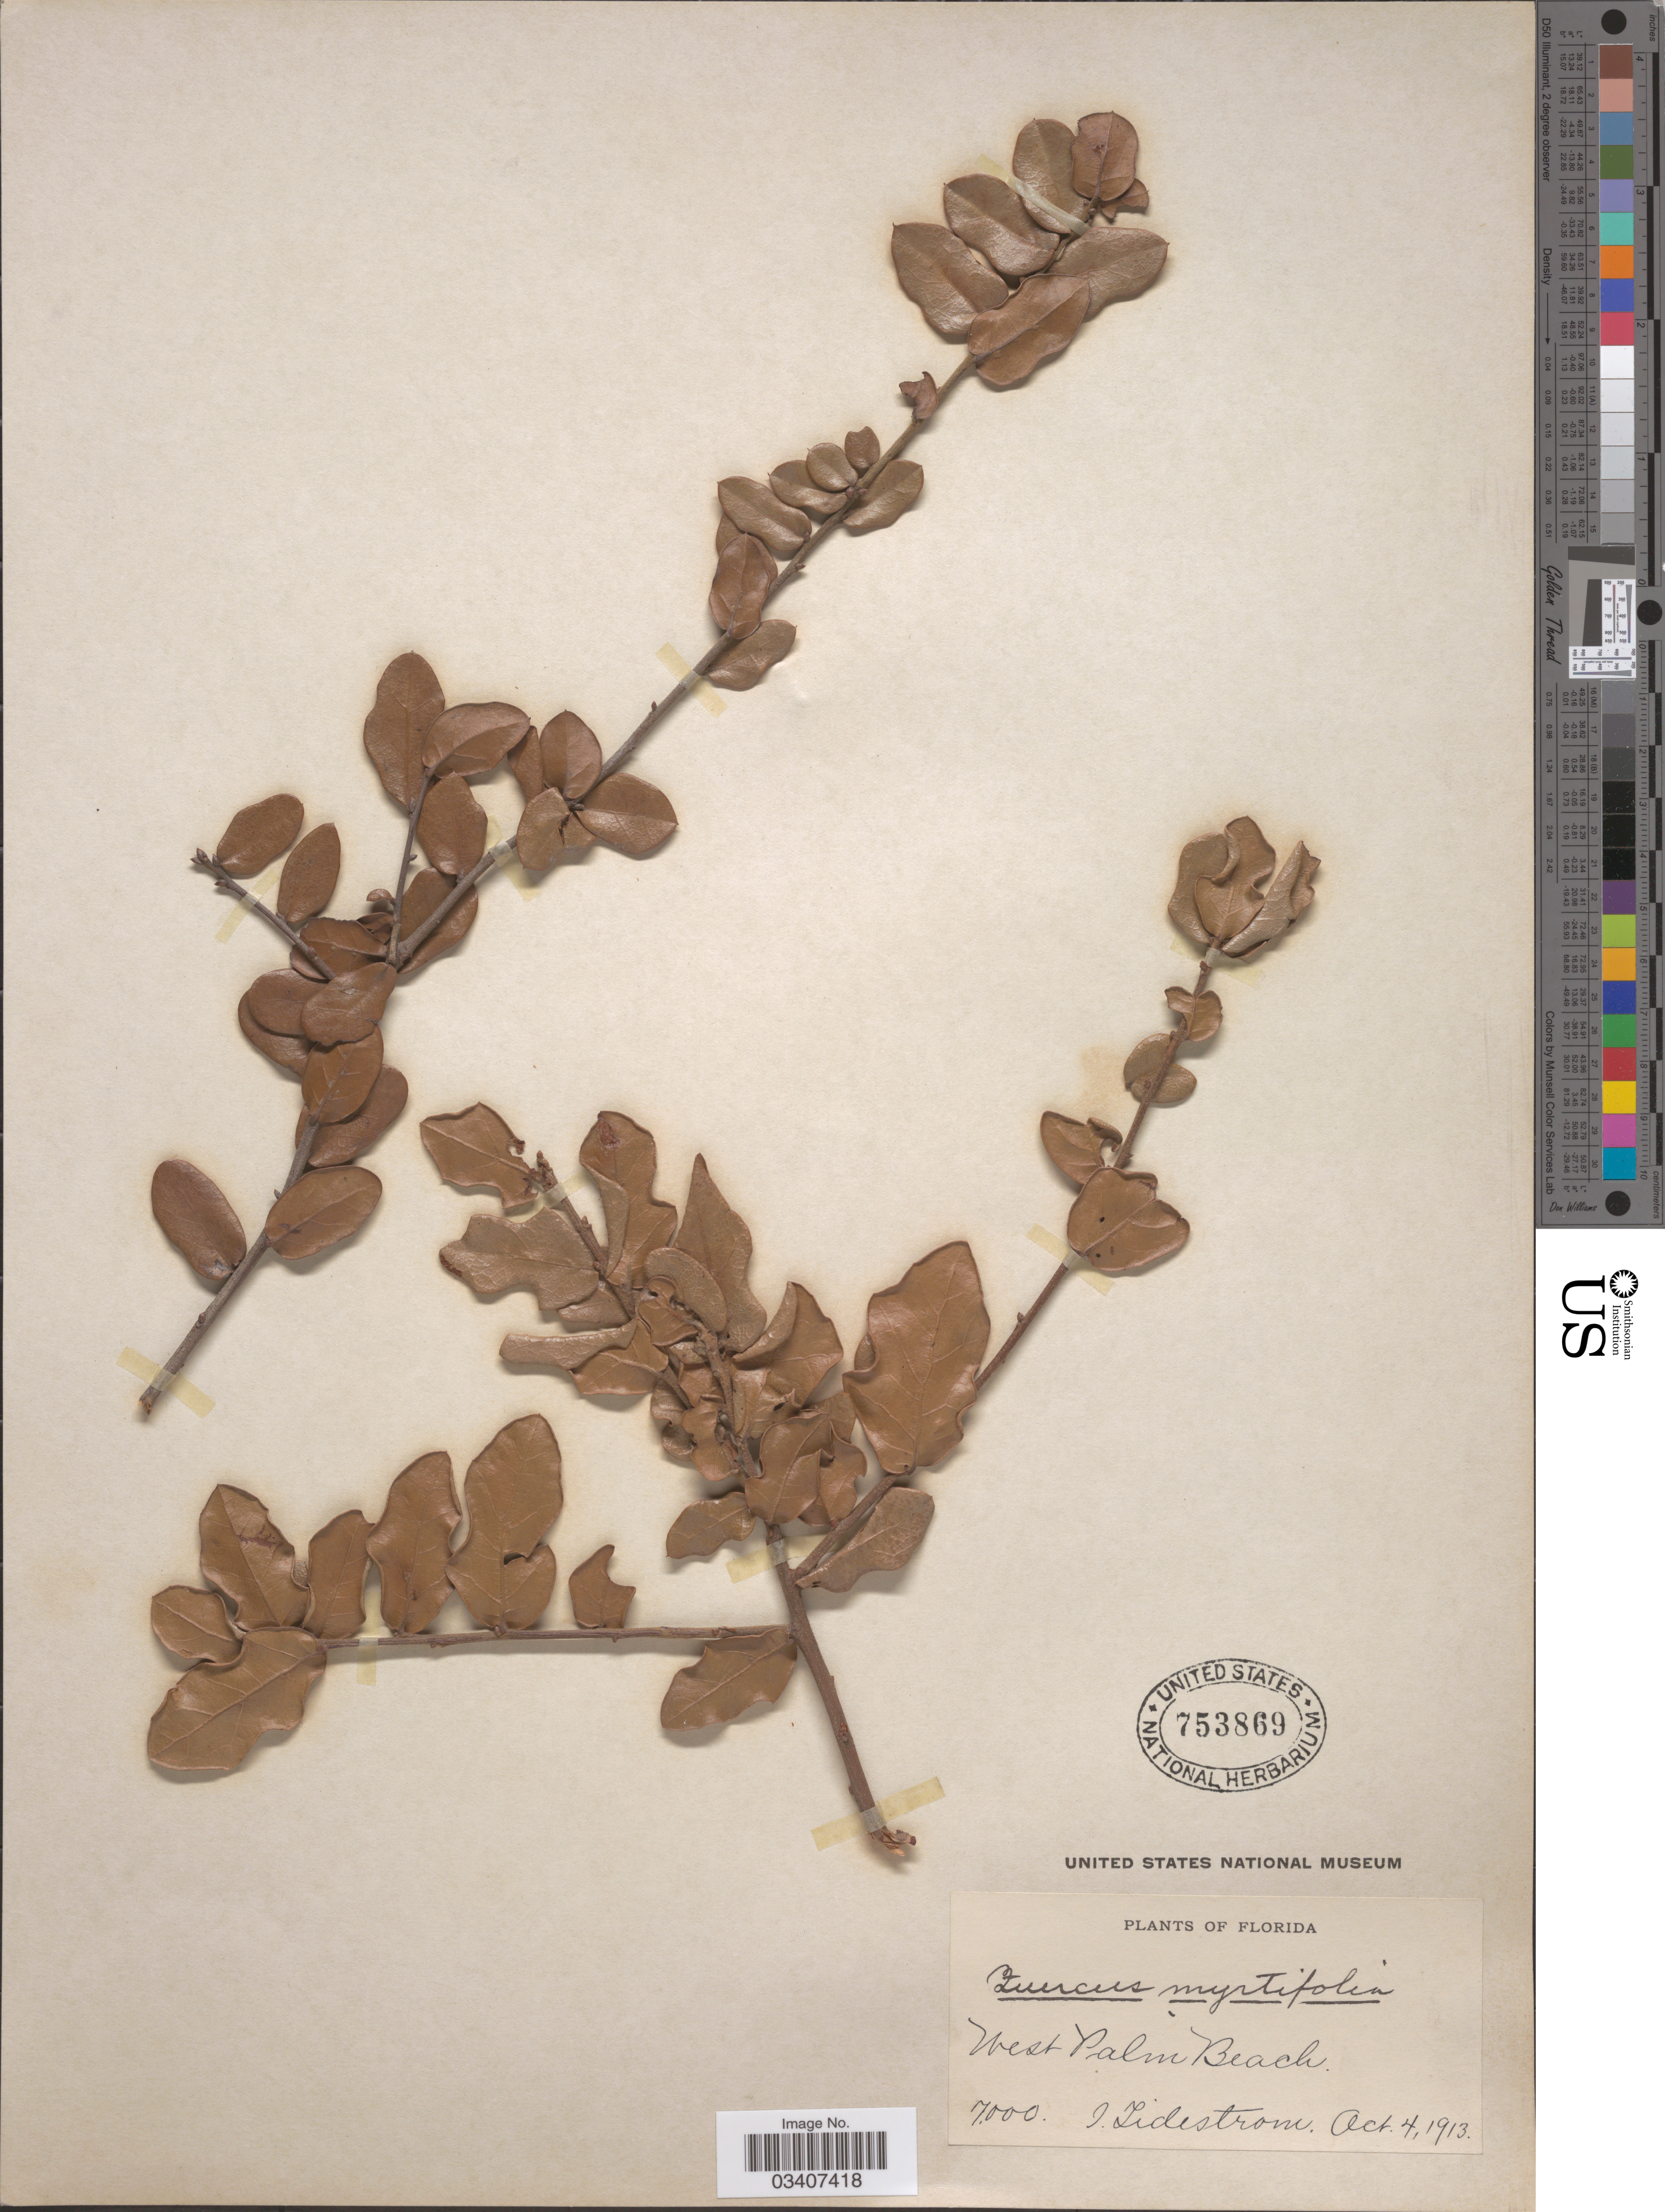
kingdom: Plantae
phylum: Tracheophyta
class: Magnoliopsida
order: Fagales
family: Fagaceae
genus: Quercus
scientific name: Quercus myrtifolia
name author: Willd.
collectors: I. F. Tidestrom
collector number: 7000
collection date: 1913-10-04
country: United States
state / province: Florida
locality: West Palm Beach.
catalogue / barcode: US 753869